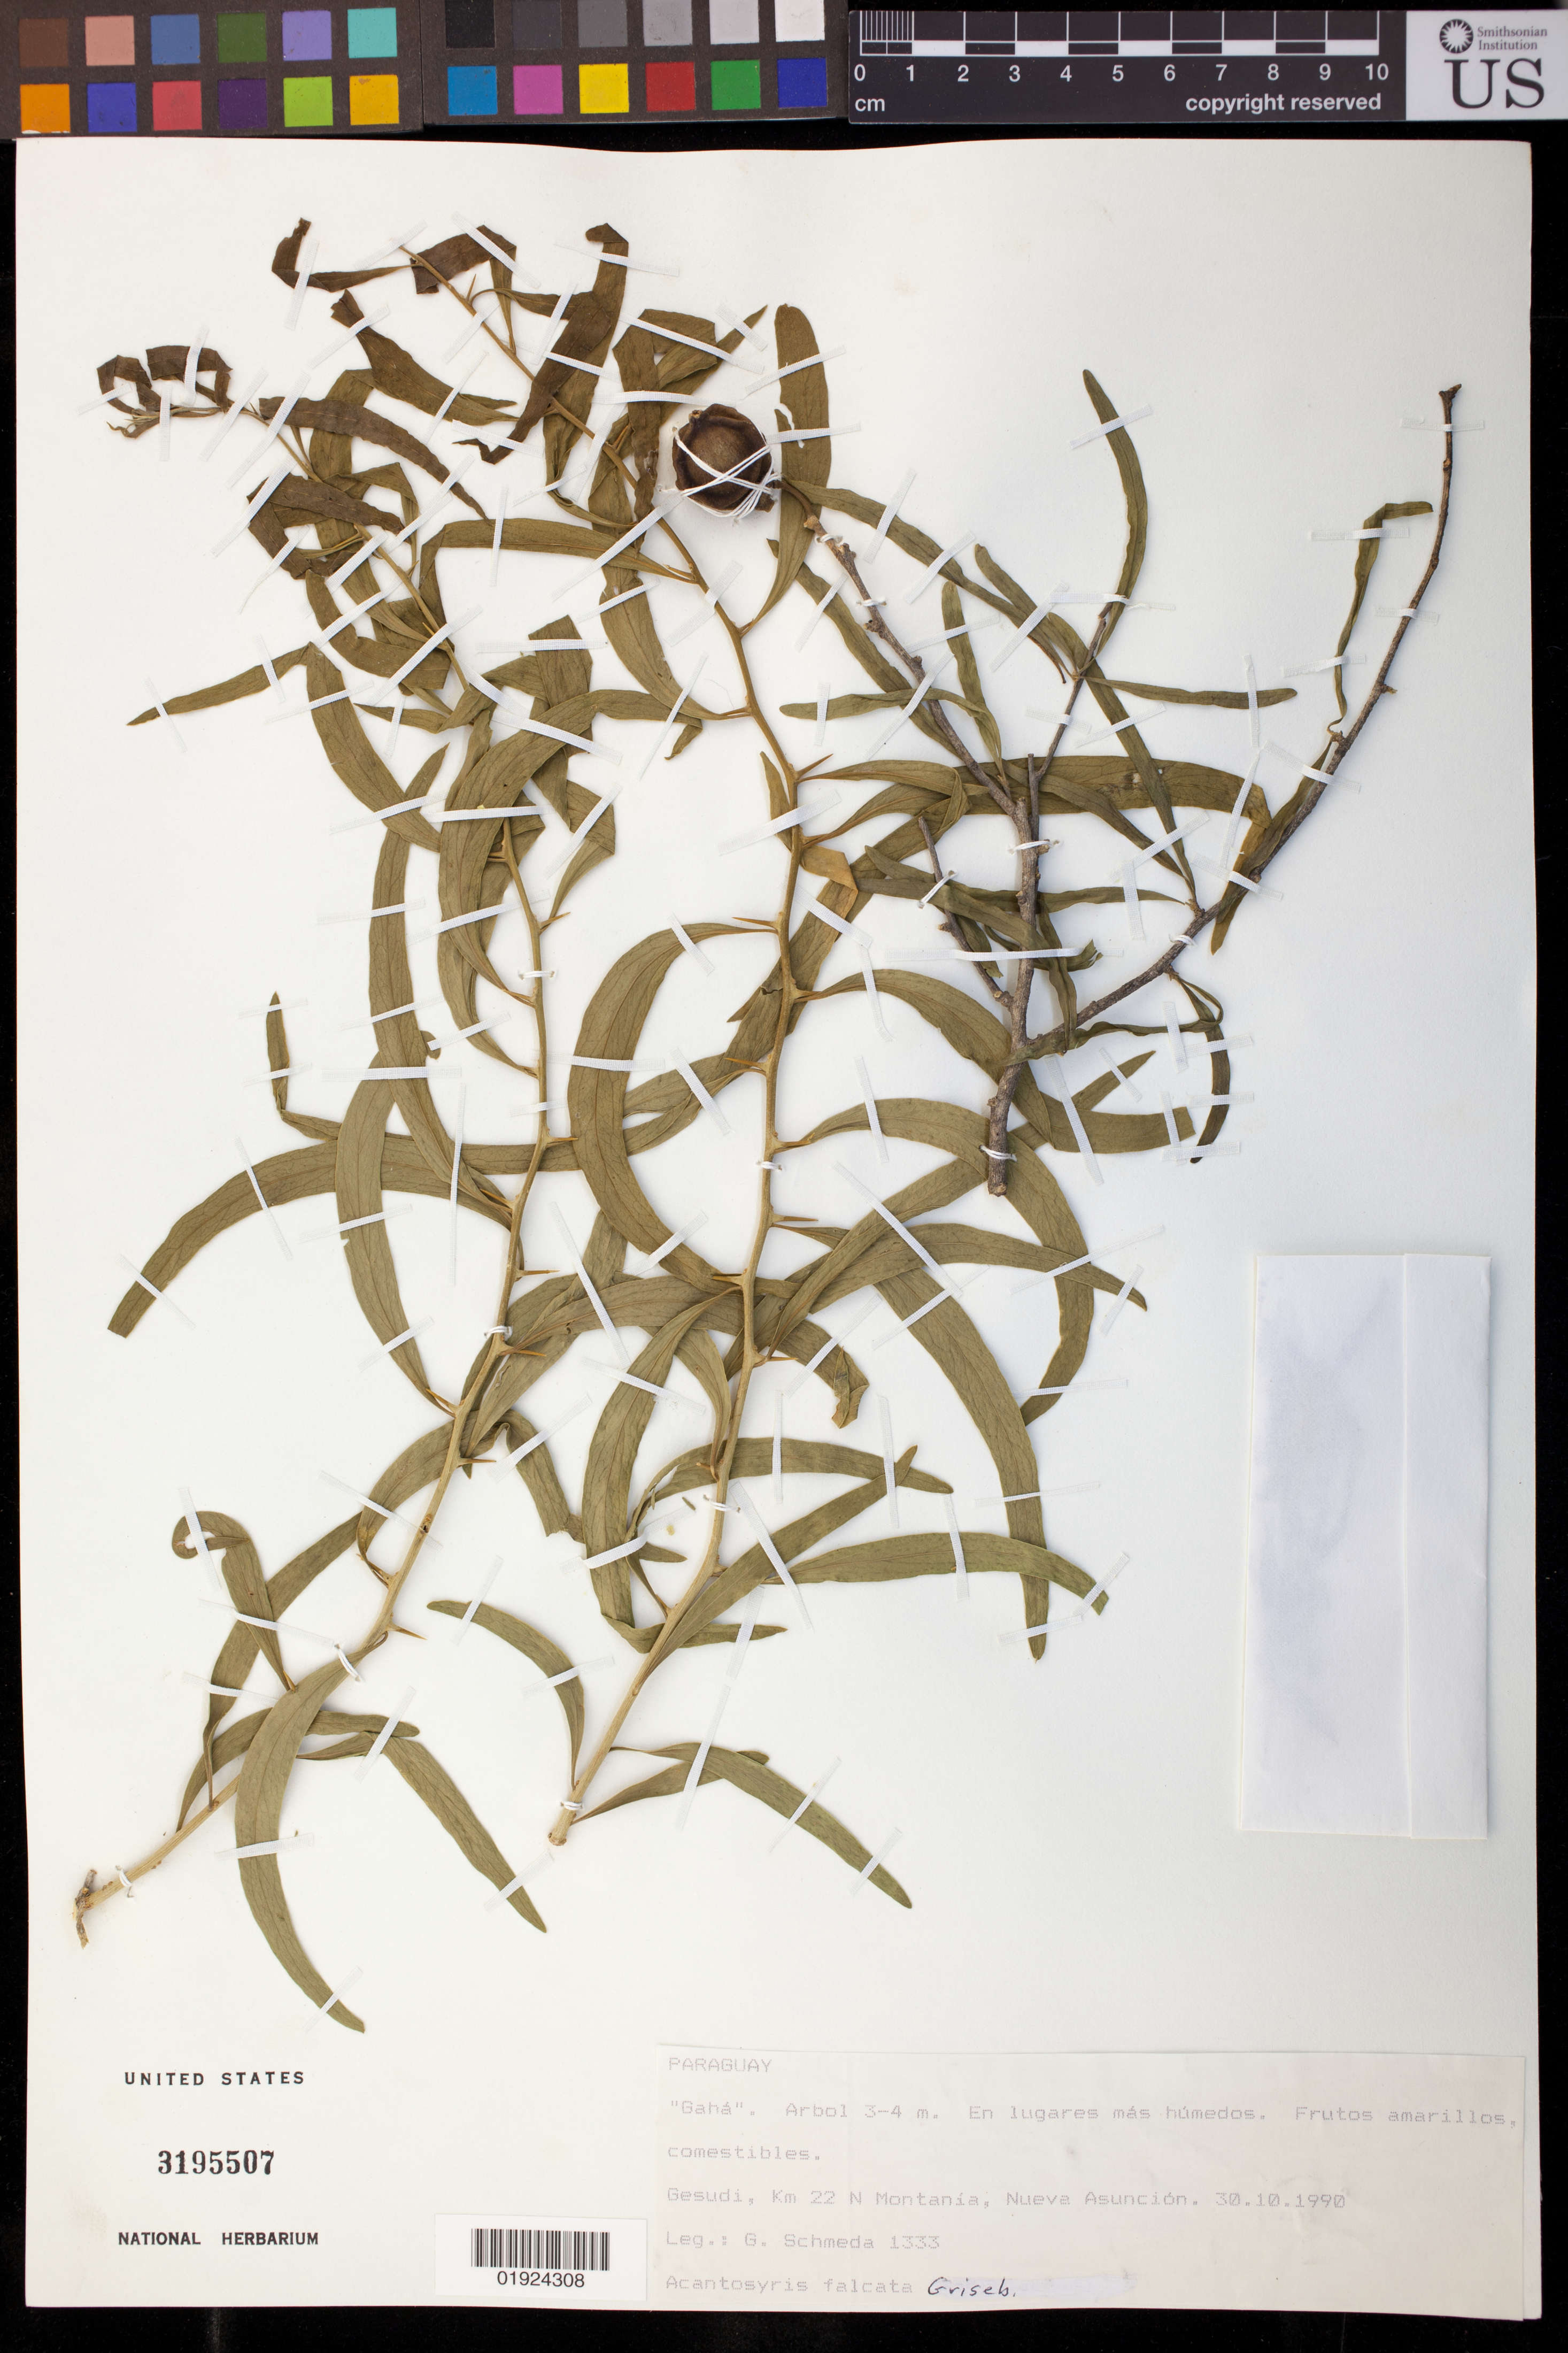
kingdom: Plantae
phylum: Tracheophyta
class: Magnoliopsida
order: Santalales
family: Cervantesiaceae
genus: Acanthosyris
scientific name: Acanthosyris falcata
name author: Griseb.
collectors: G. Schmeda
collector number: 1333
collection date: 1990-10-30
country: Paraguay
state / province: Boqueron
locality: Gesudi, Km 22 N Montania, Nueva Asuncion [Nueva]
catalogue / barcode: US 3195507